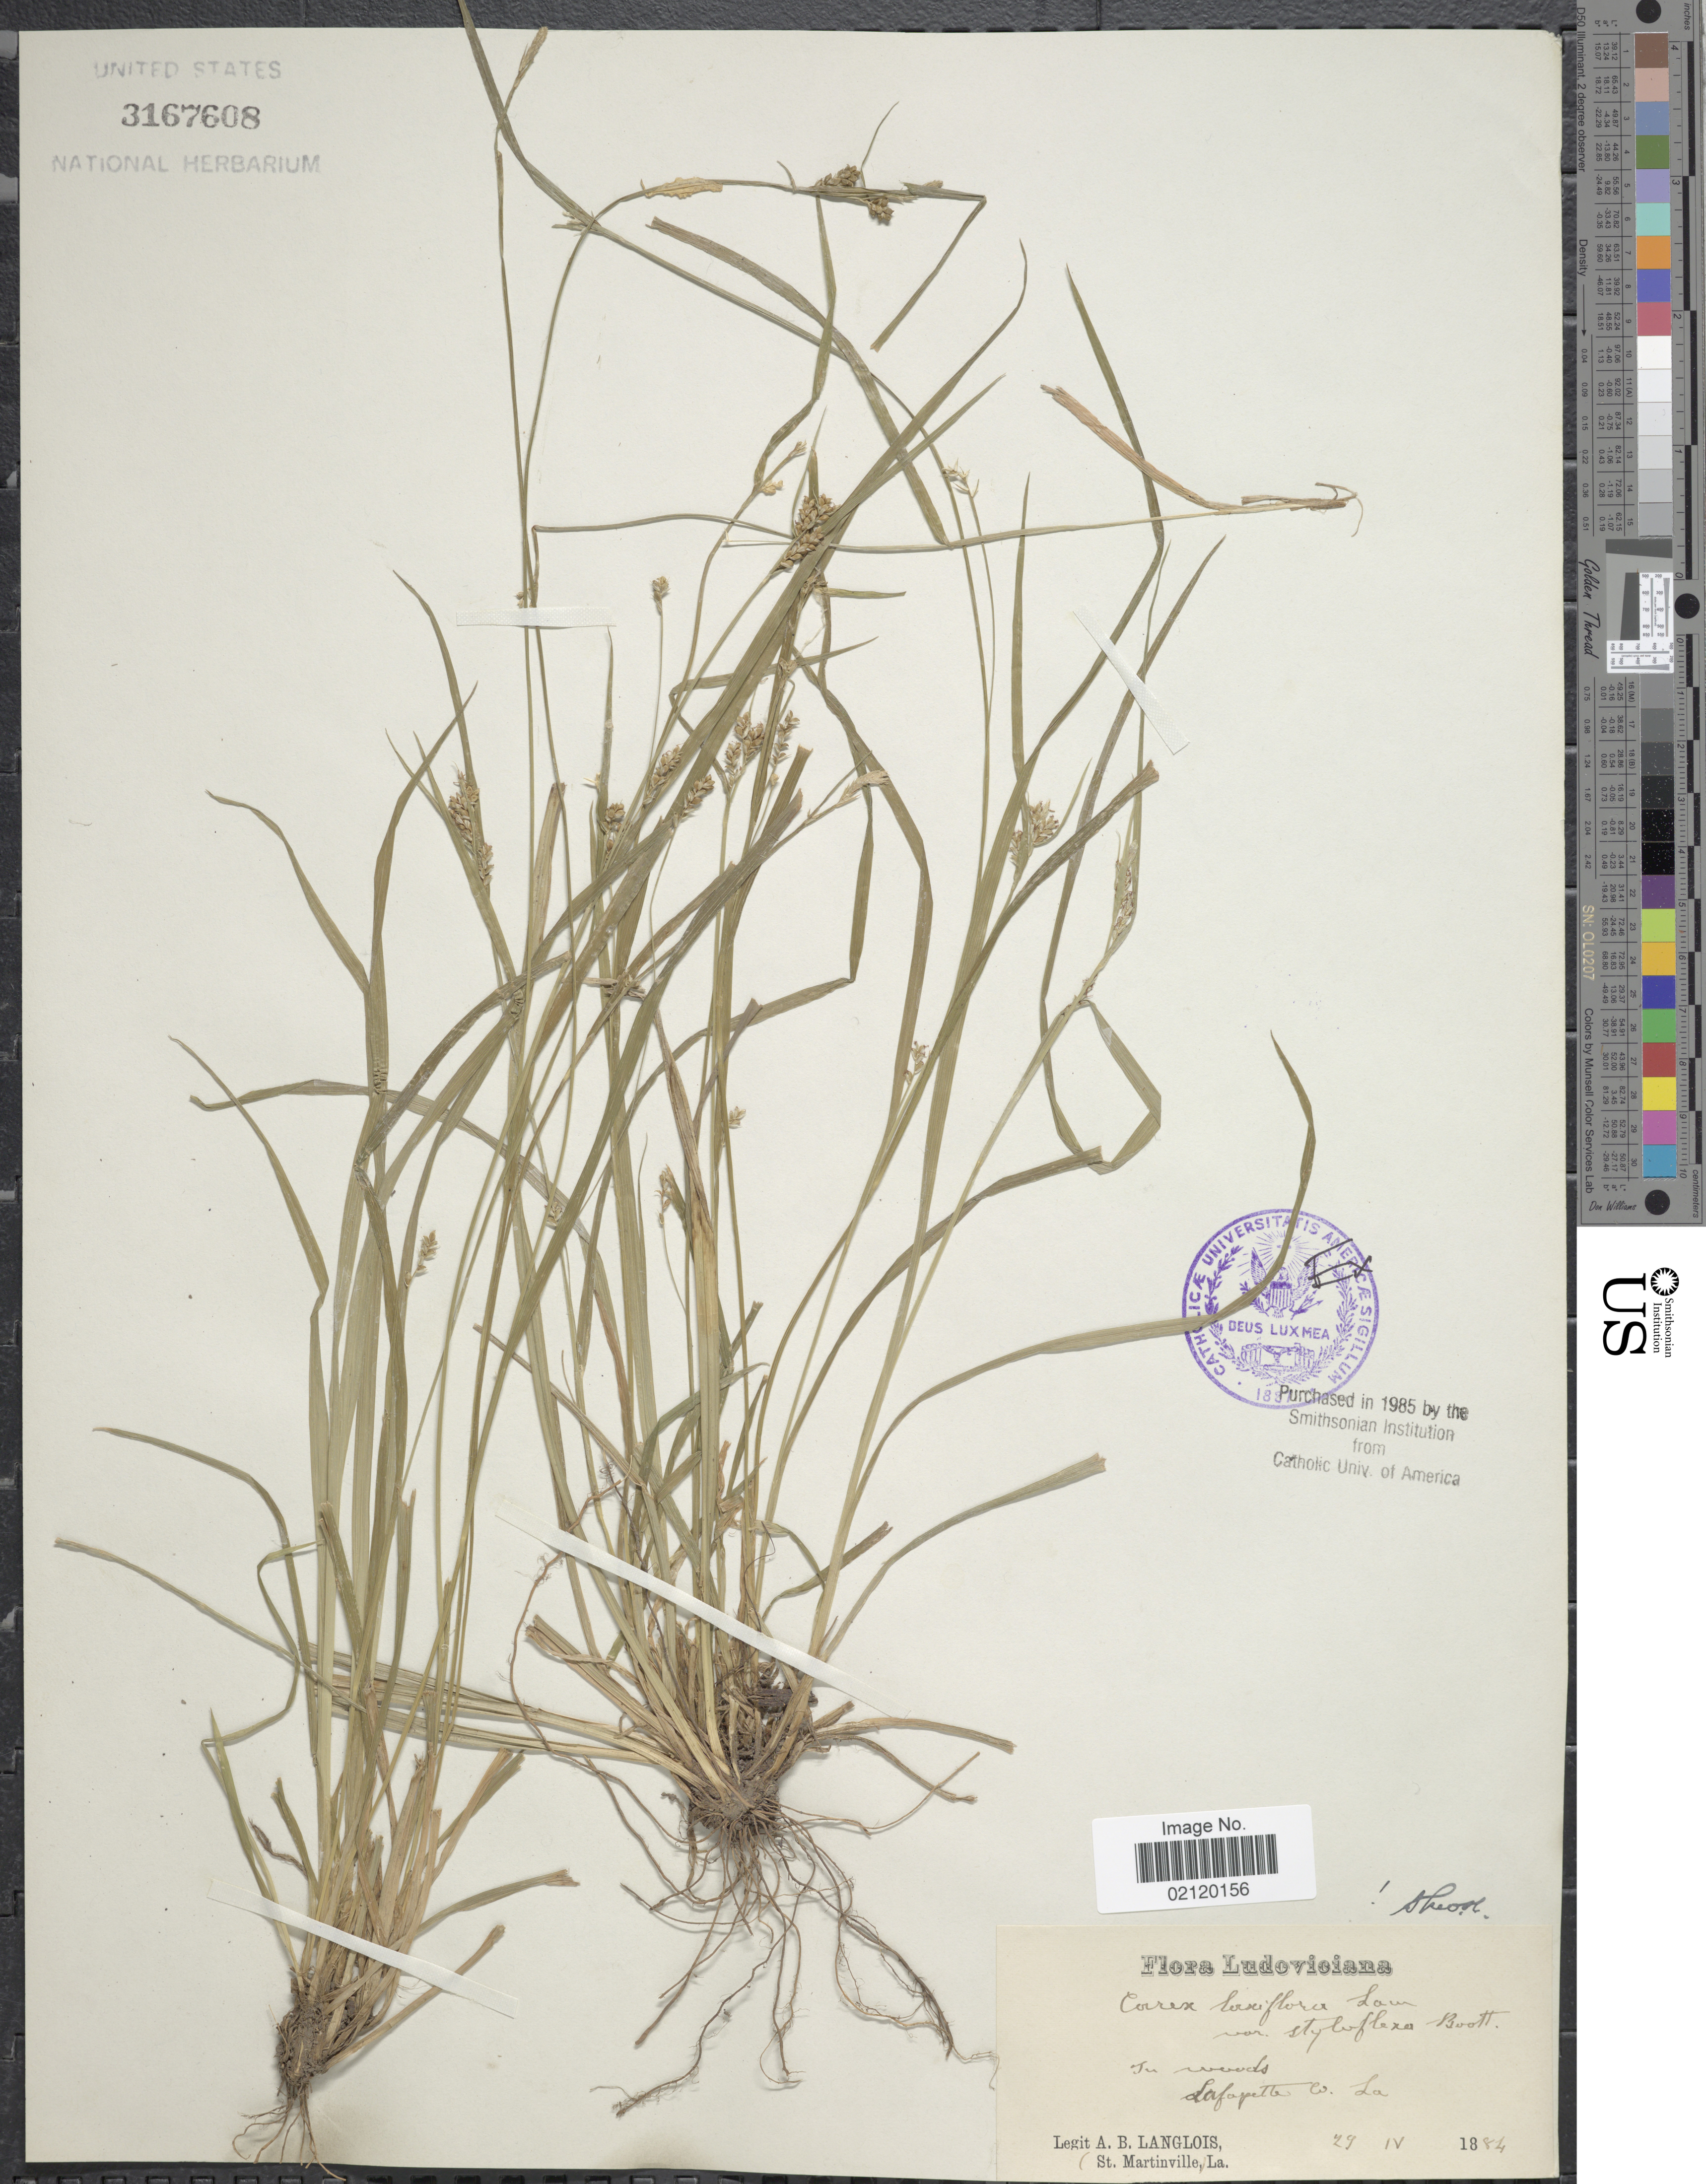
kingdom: Plantae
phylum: Tracheophyta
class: Liliopsida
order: Poales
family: Cyperaceae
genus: Carex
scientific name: Carex laxiflora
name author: Lam.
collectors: A. Langlois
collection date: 1884-04-29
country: United States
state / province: Louisiana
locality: In woods. Lafayette Co.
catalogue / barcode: US 3167608